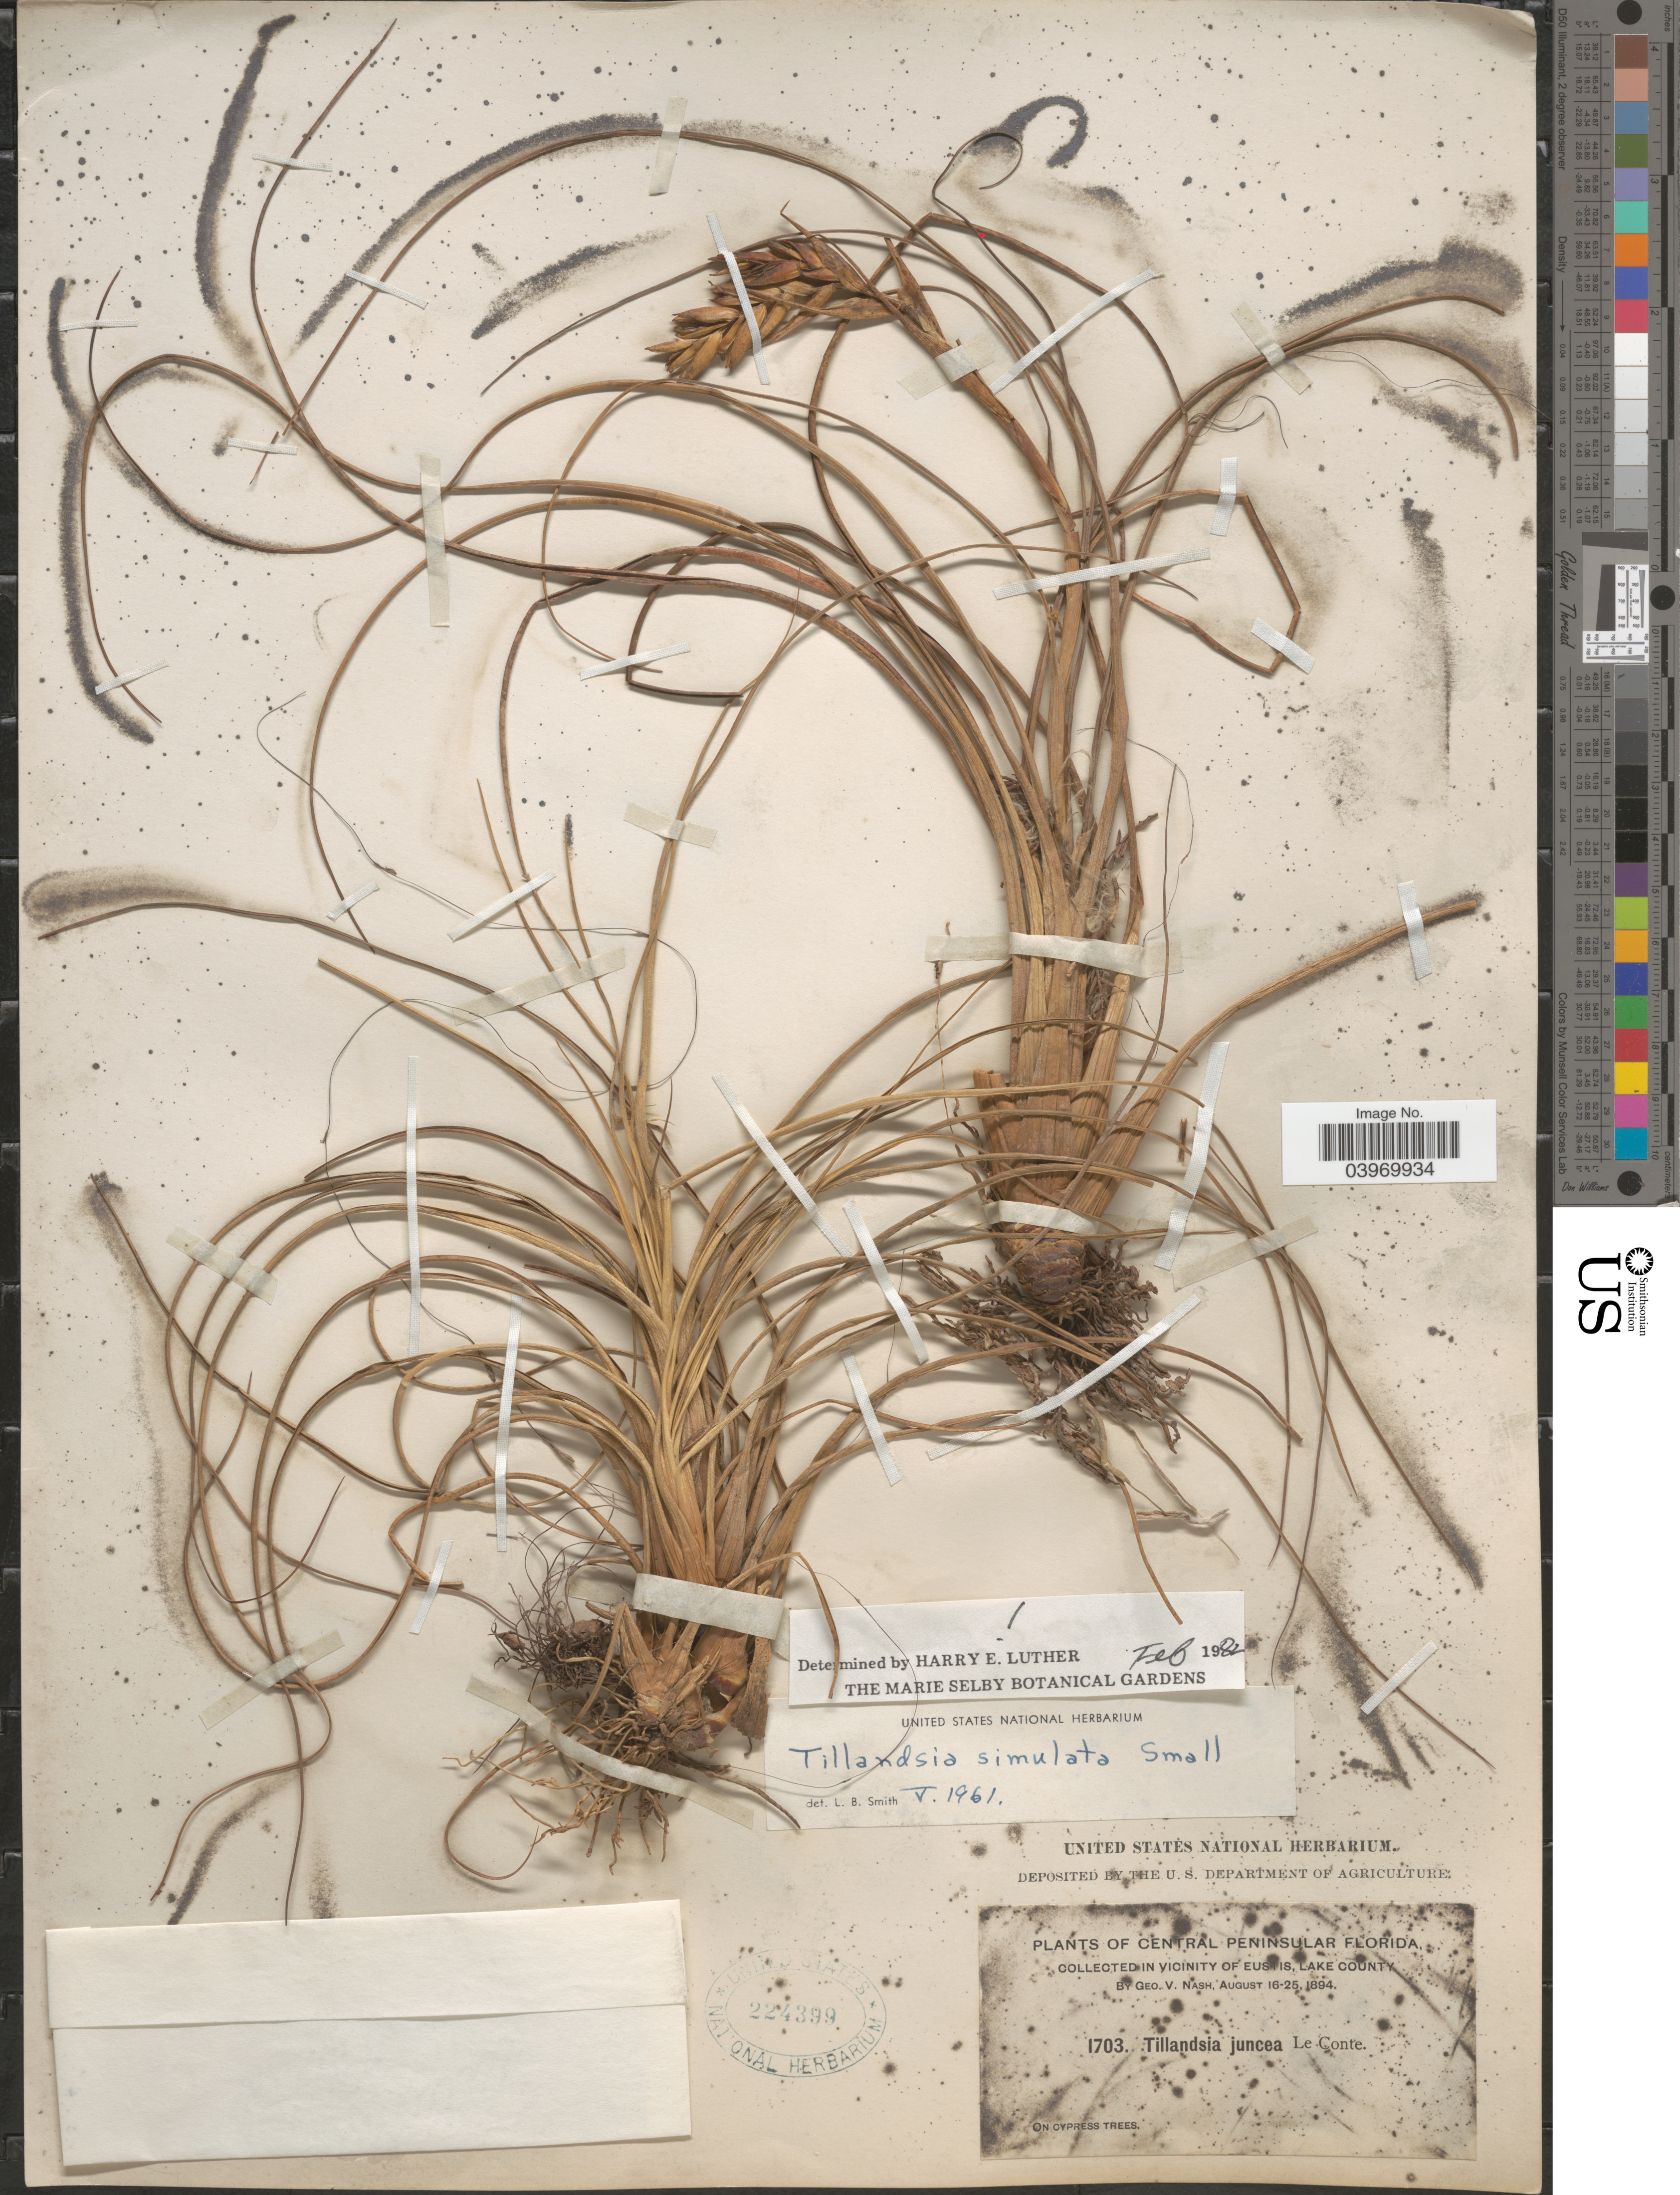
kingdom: Plantae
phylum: Tracheophyta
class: Liliopsida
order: Poales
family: Bromeliaceae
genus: Tillandsia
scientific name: Tillandsia simulata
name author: Small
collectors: G. V. Nash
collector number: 1703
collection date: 1894-08-16/1894-08-25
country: United States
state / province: Florida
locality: Central Peninsular Florida. In vicinity of Eustis, Lake County.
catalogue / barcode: US 224399